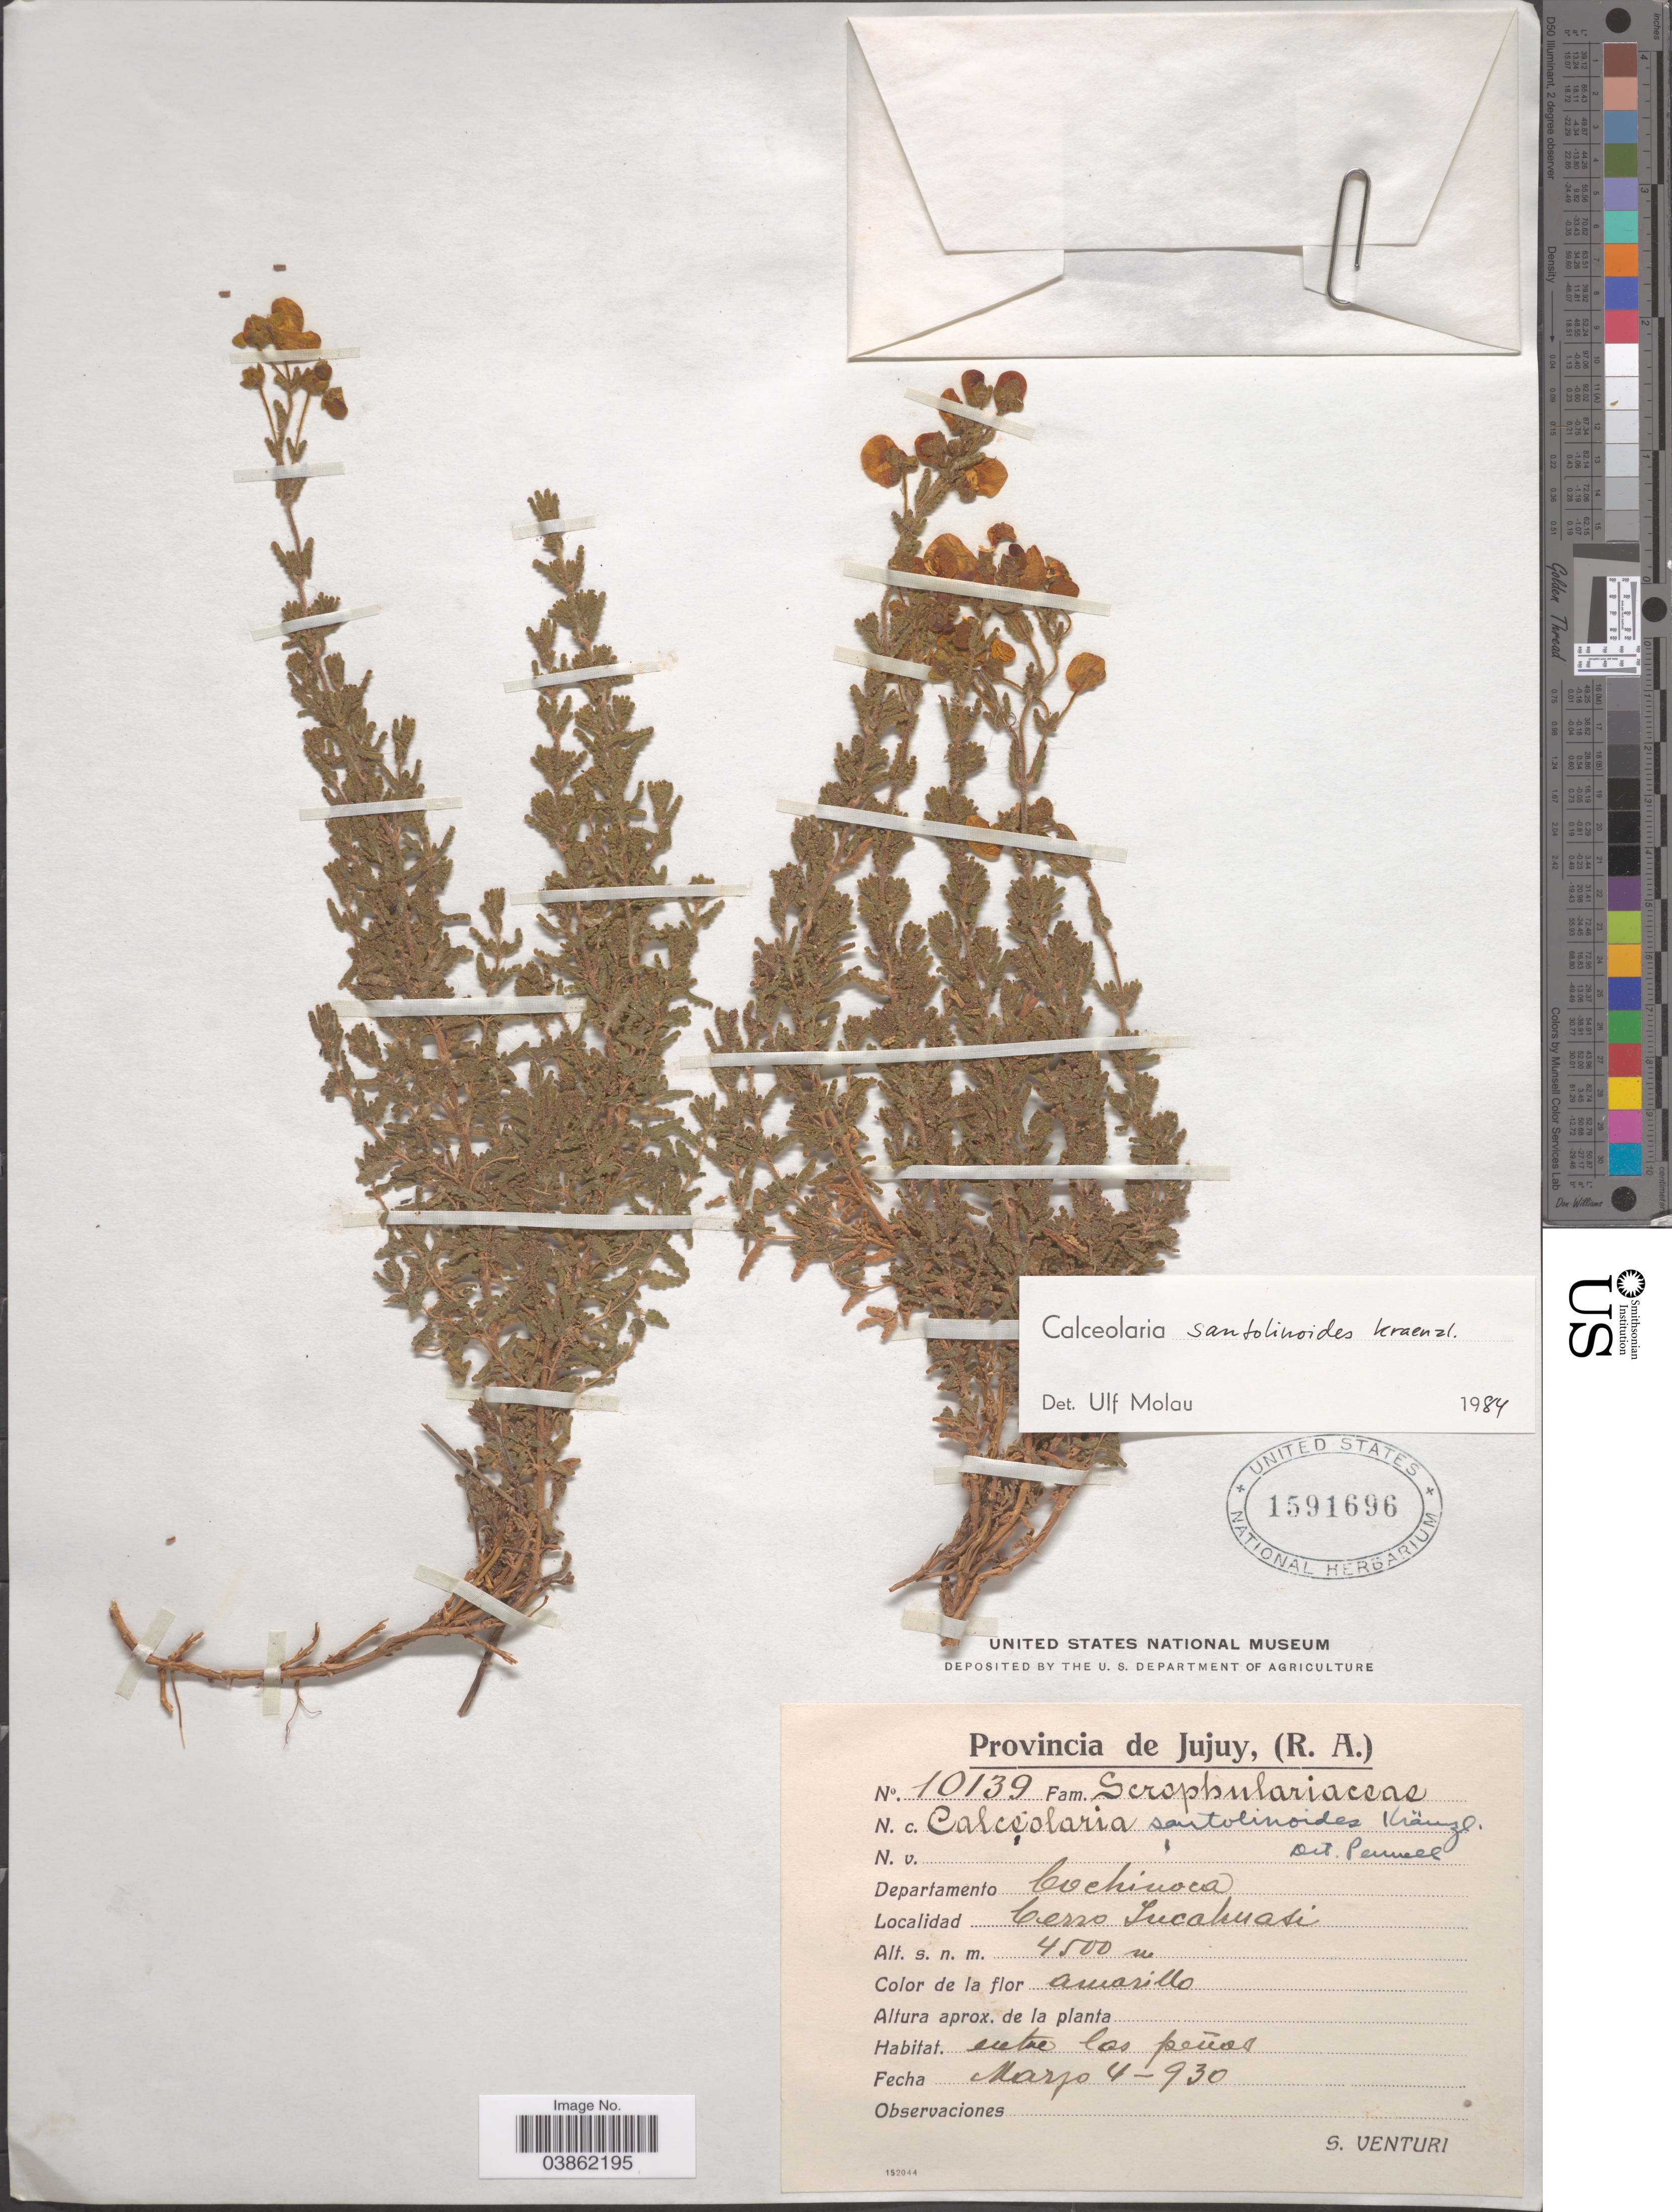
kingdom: Plantae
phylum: Tracheophyta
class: Magnoliopsida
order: Lamiales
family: Calceolariaceae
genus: Calceolaria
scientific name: Calceolaria santolinoides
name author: Kraenzl.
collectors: S. Venturi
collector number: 10139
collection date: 1930-03-04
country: Argentina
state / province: Jujuy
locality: Departamento Cochinoca. Cerro Tucahuasi.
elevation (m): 4500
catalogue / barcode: US 1591696